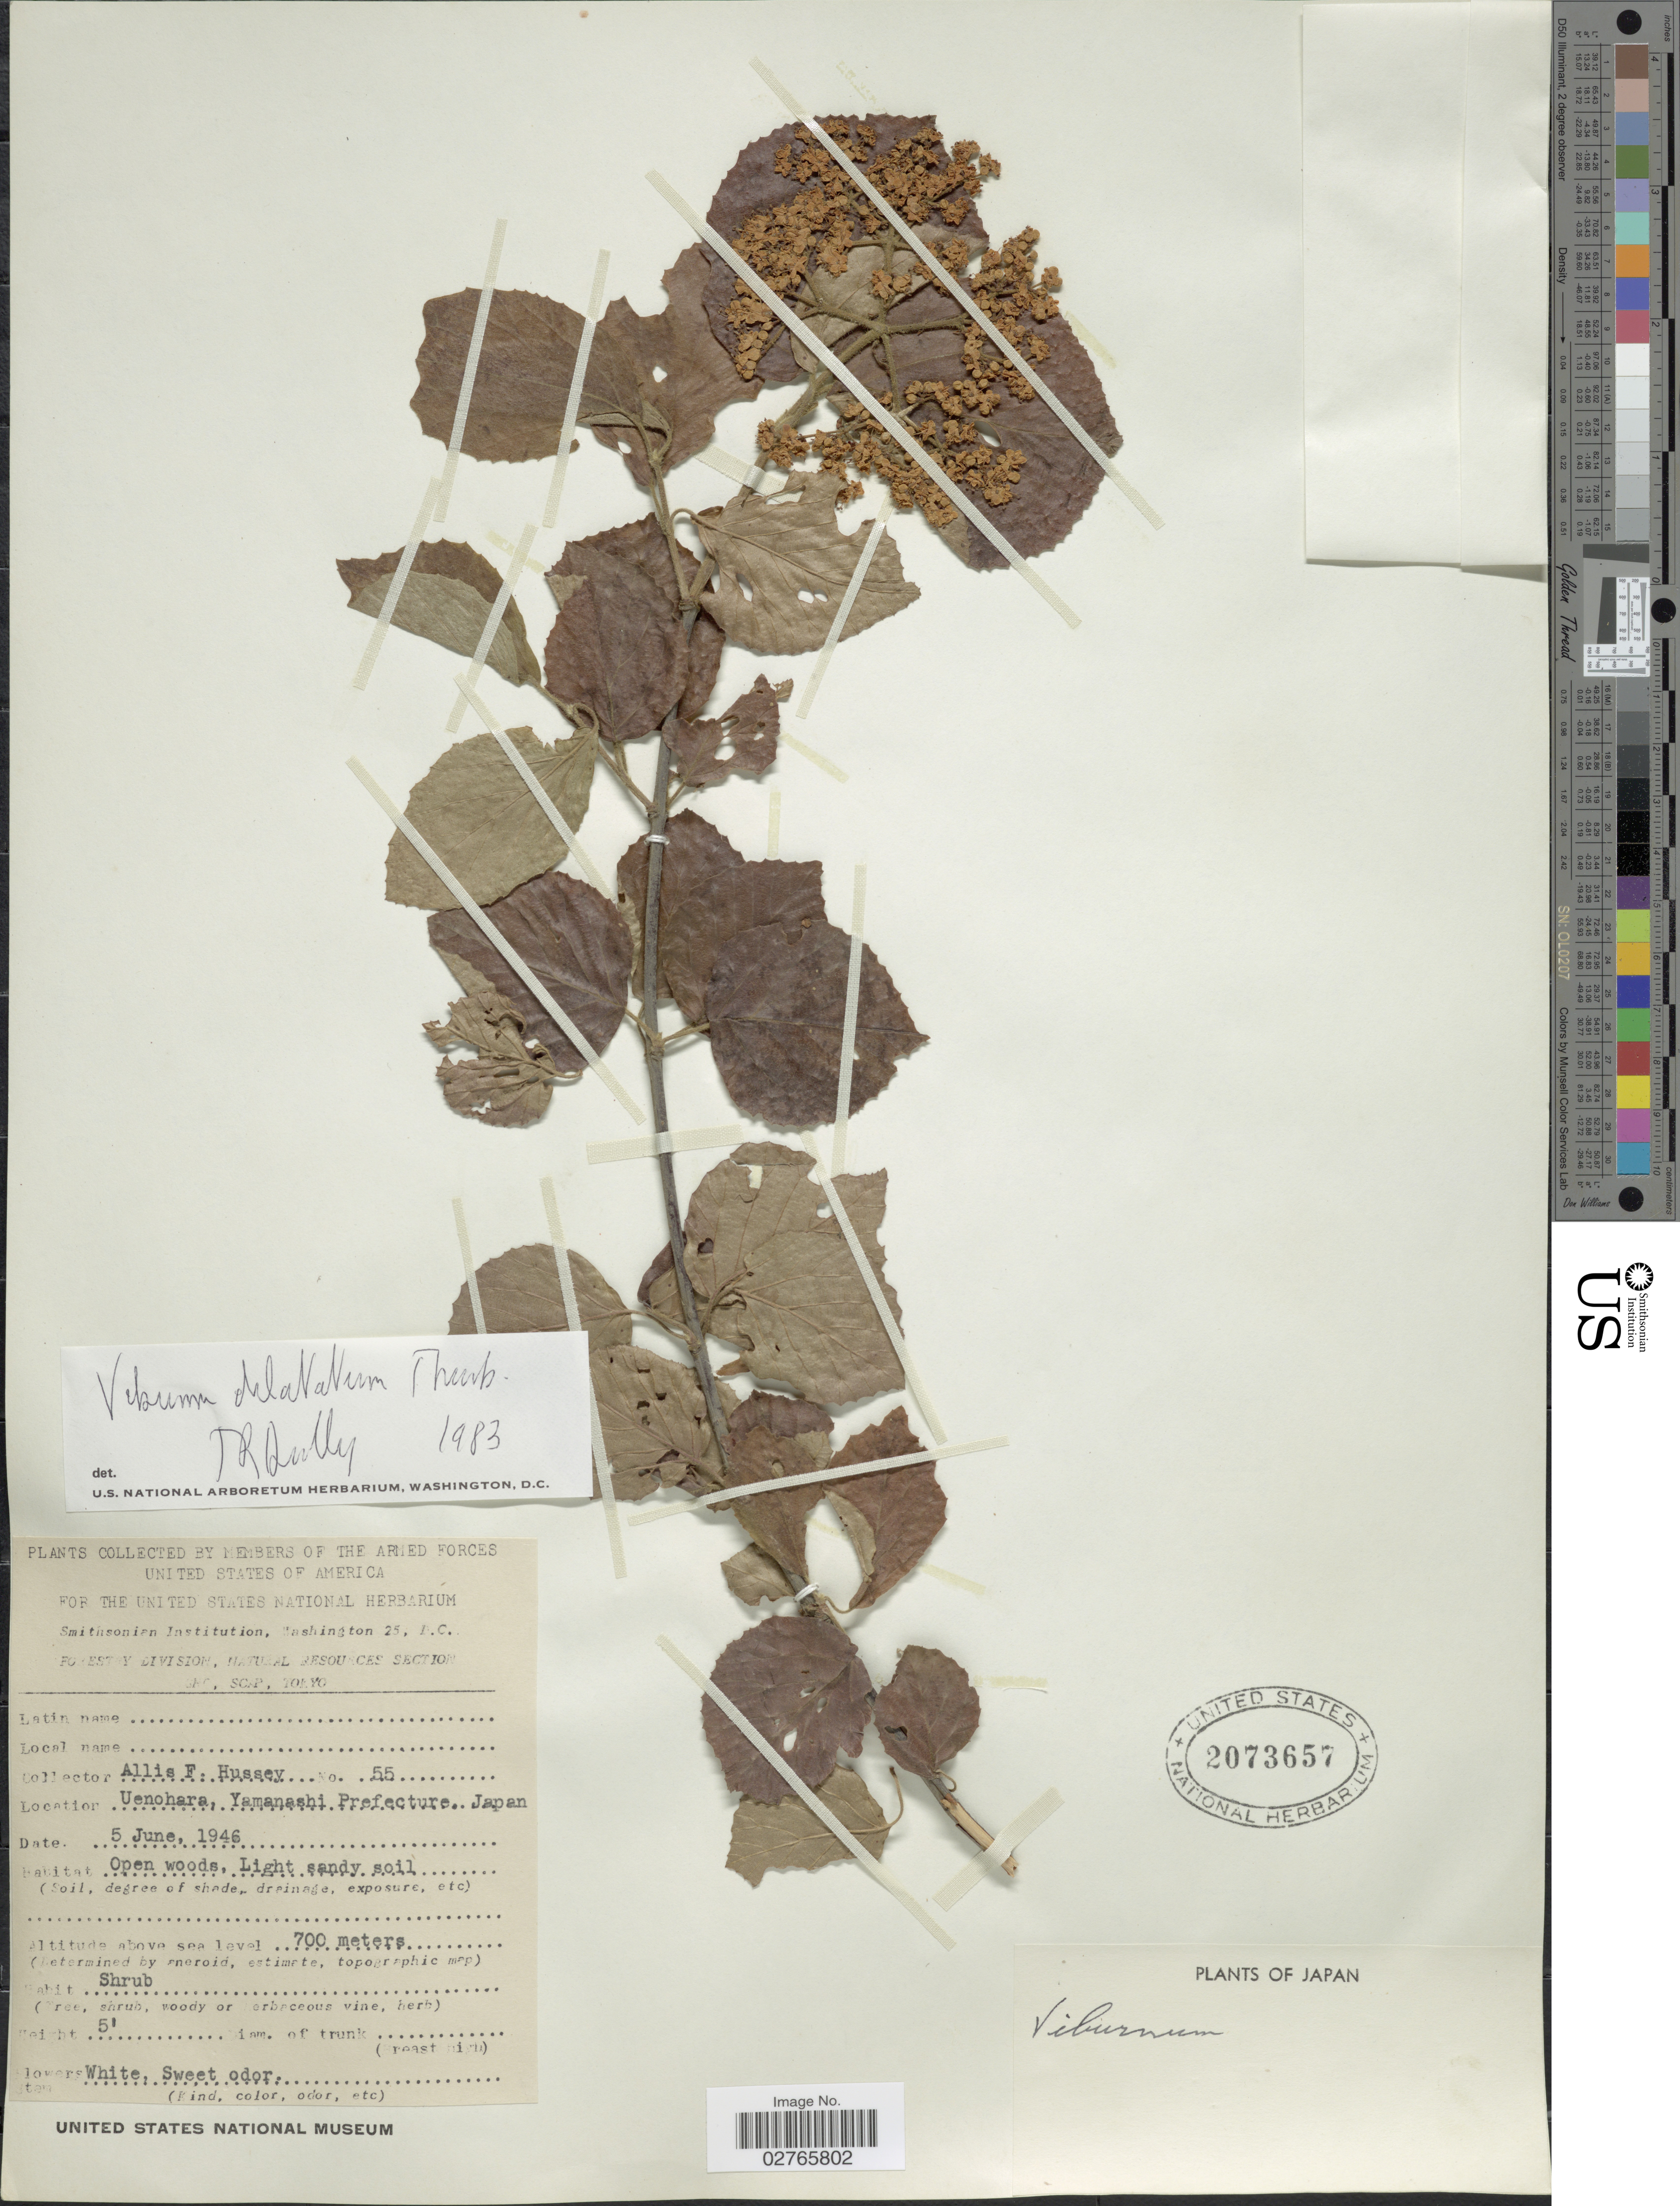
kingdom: Plantae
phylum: Tracheophyta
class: Magnoliopsida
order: Dipsacales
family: Viburnaceae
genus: Viburnum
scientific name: Viburnum dilatatum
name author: Thunb.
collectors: A. Hussey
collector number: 55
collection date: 1946-06-05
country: Japan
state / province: Yamanasi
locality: Uenohara. Yamanashi Prefecture.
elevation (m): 700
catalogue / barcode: US 2073657